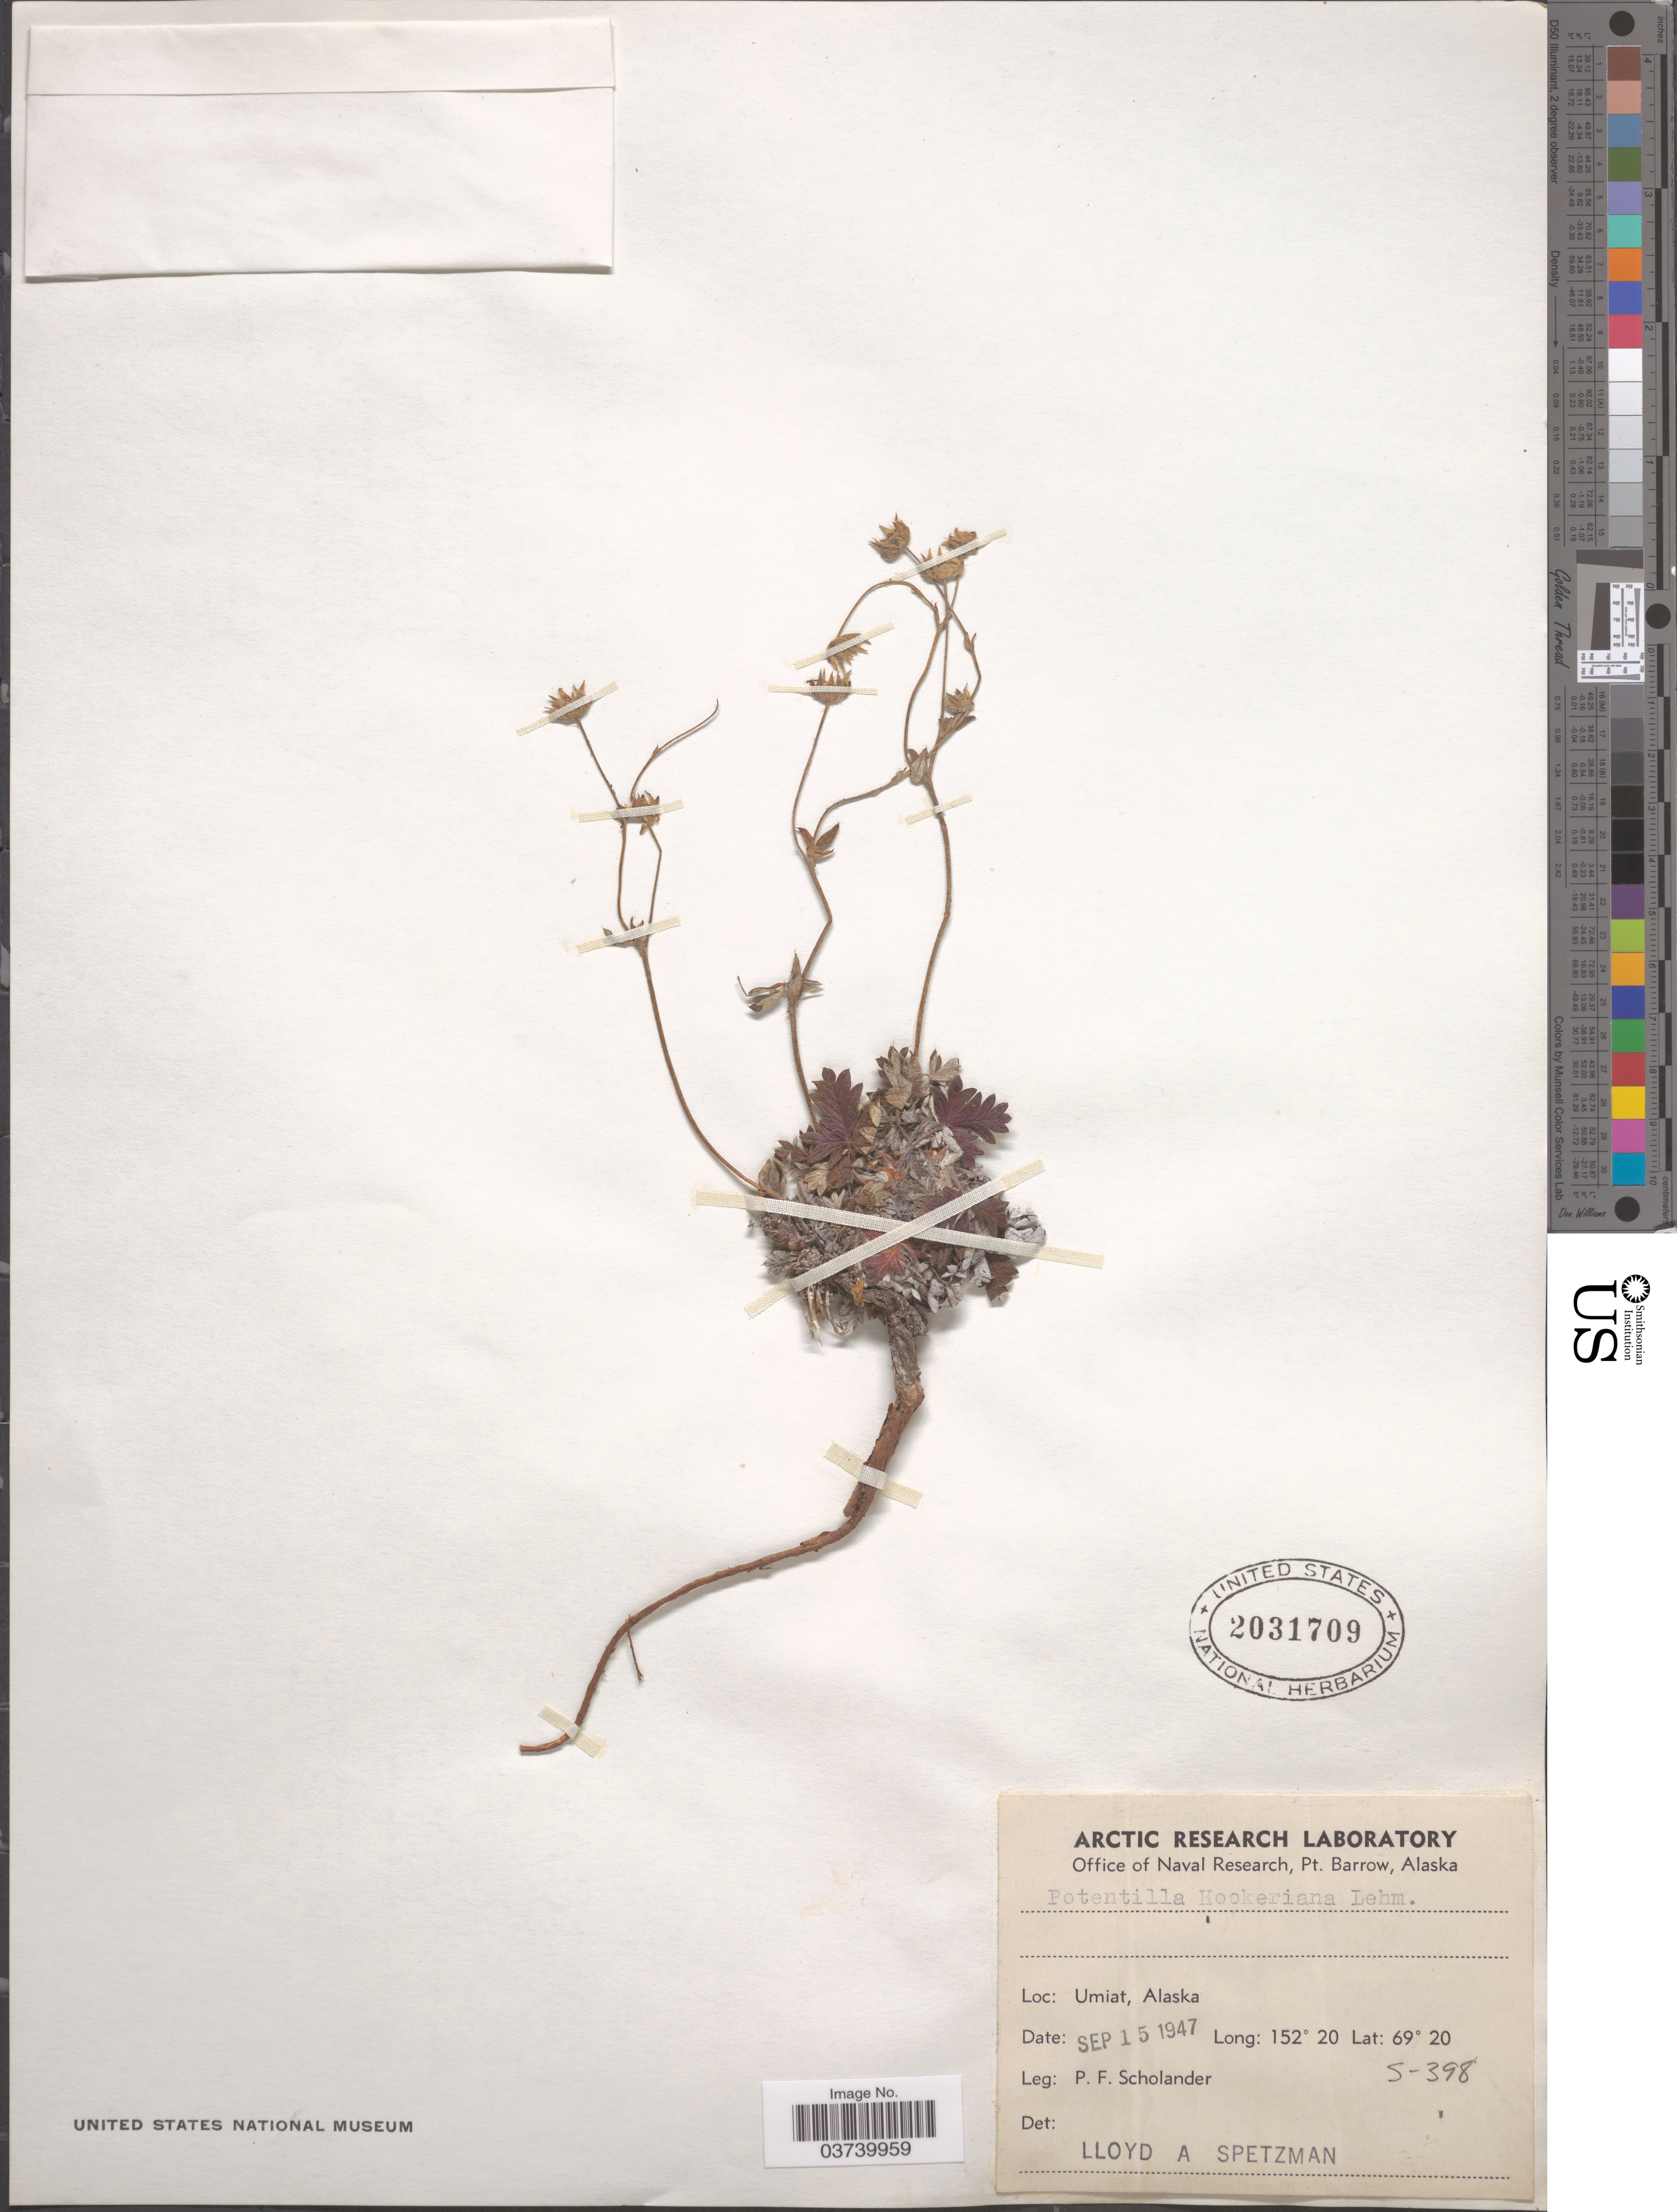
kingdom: Plantae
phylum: Tracheophyta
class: Magnoliopsida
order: Rosales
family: Rosaceae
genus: Potentilla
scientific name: Potentilla hookeriana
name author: F. Lehm.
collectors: P. Scholander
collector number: S-398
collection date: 1947-09-15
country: United States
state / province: Alaska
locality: Umiat.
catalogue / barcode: US 2031709